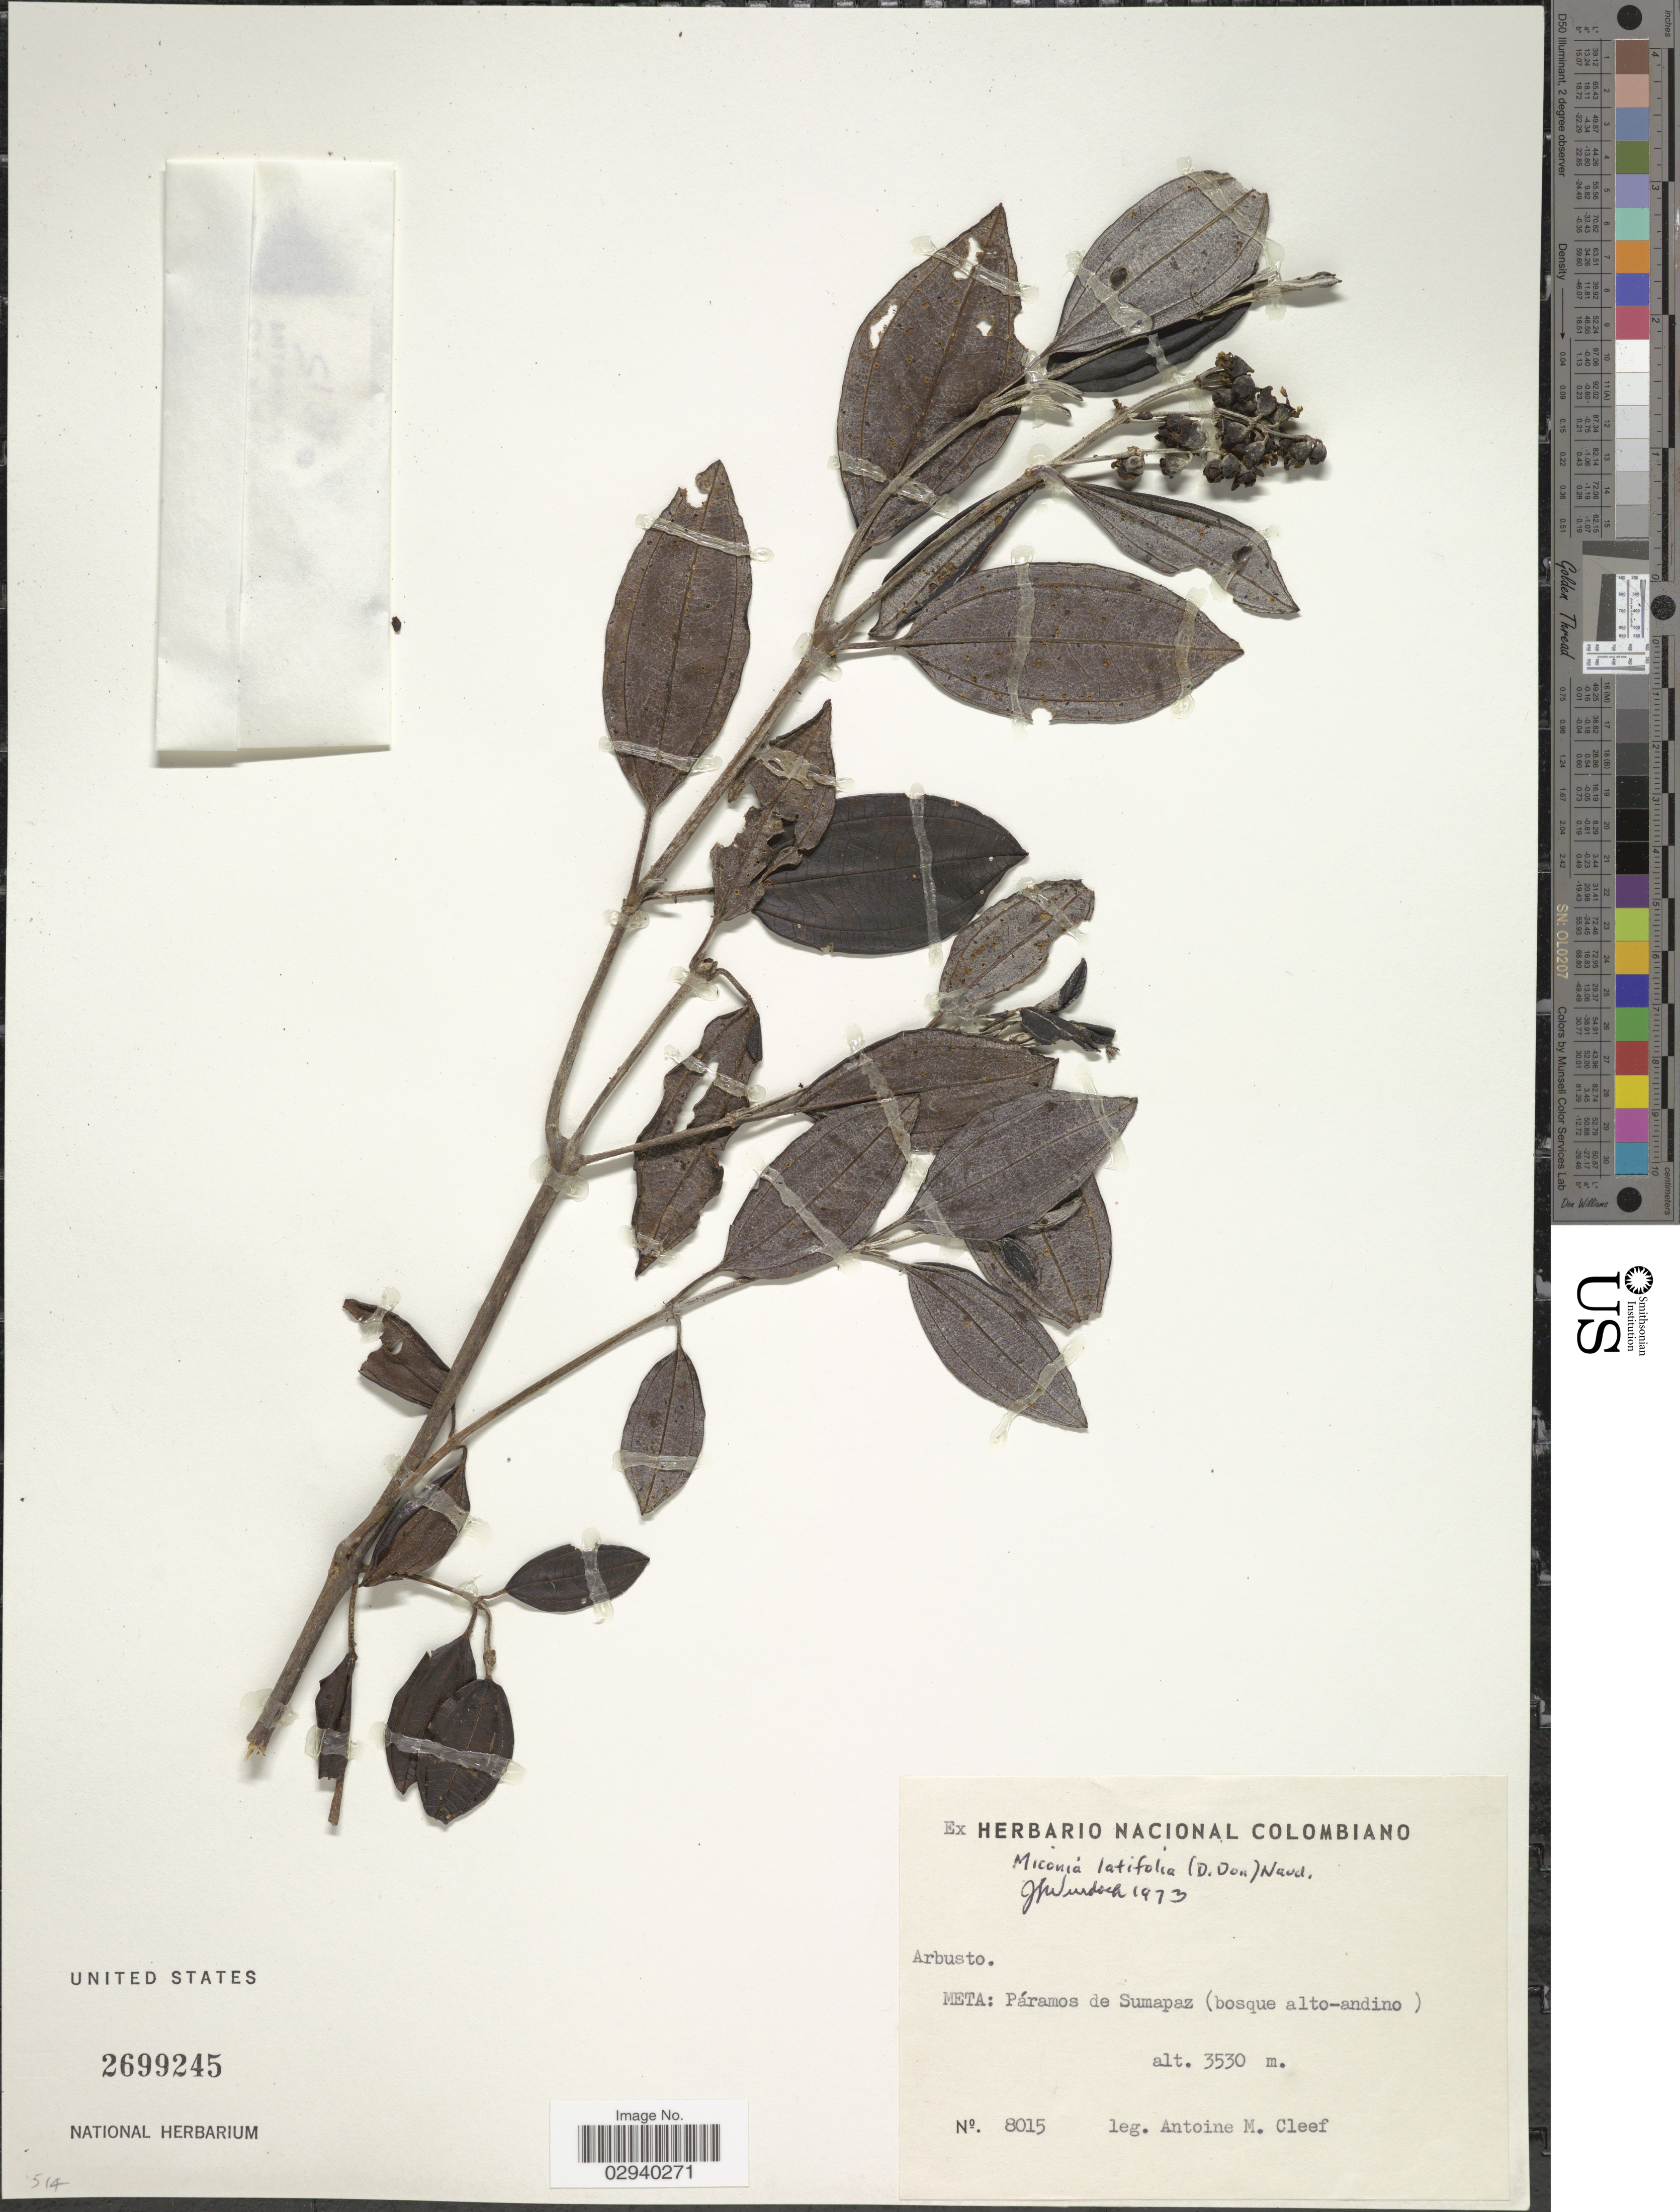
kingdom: Plantae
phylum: Tracheophyta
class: Magnoliopsida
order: Myrtales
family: Melastomataceae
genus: Miconia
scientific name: Miconia latifolia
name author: (D. Don) Naudin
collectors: A. M. Cleef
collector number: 8015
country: Colombia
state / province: Meta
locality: Páramos de Sumapaz (bosque alto-andino).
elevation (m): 3530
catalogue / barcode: US 2699245